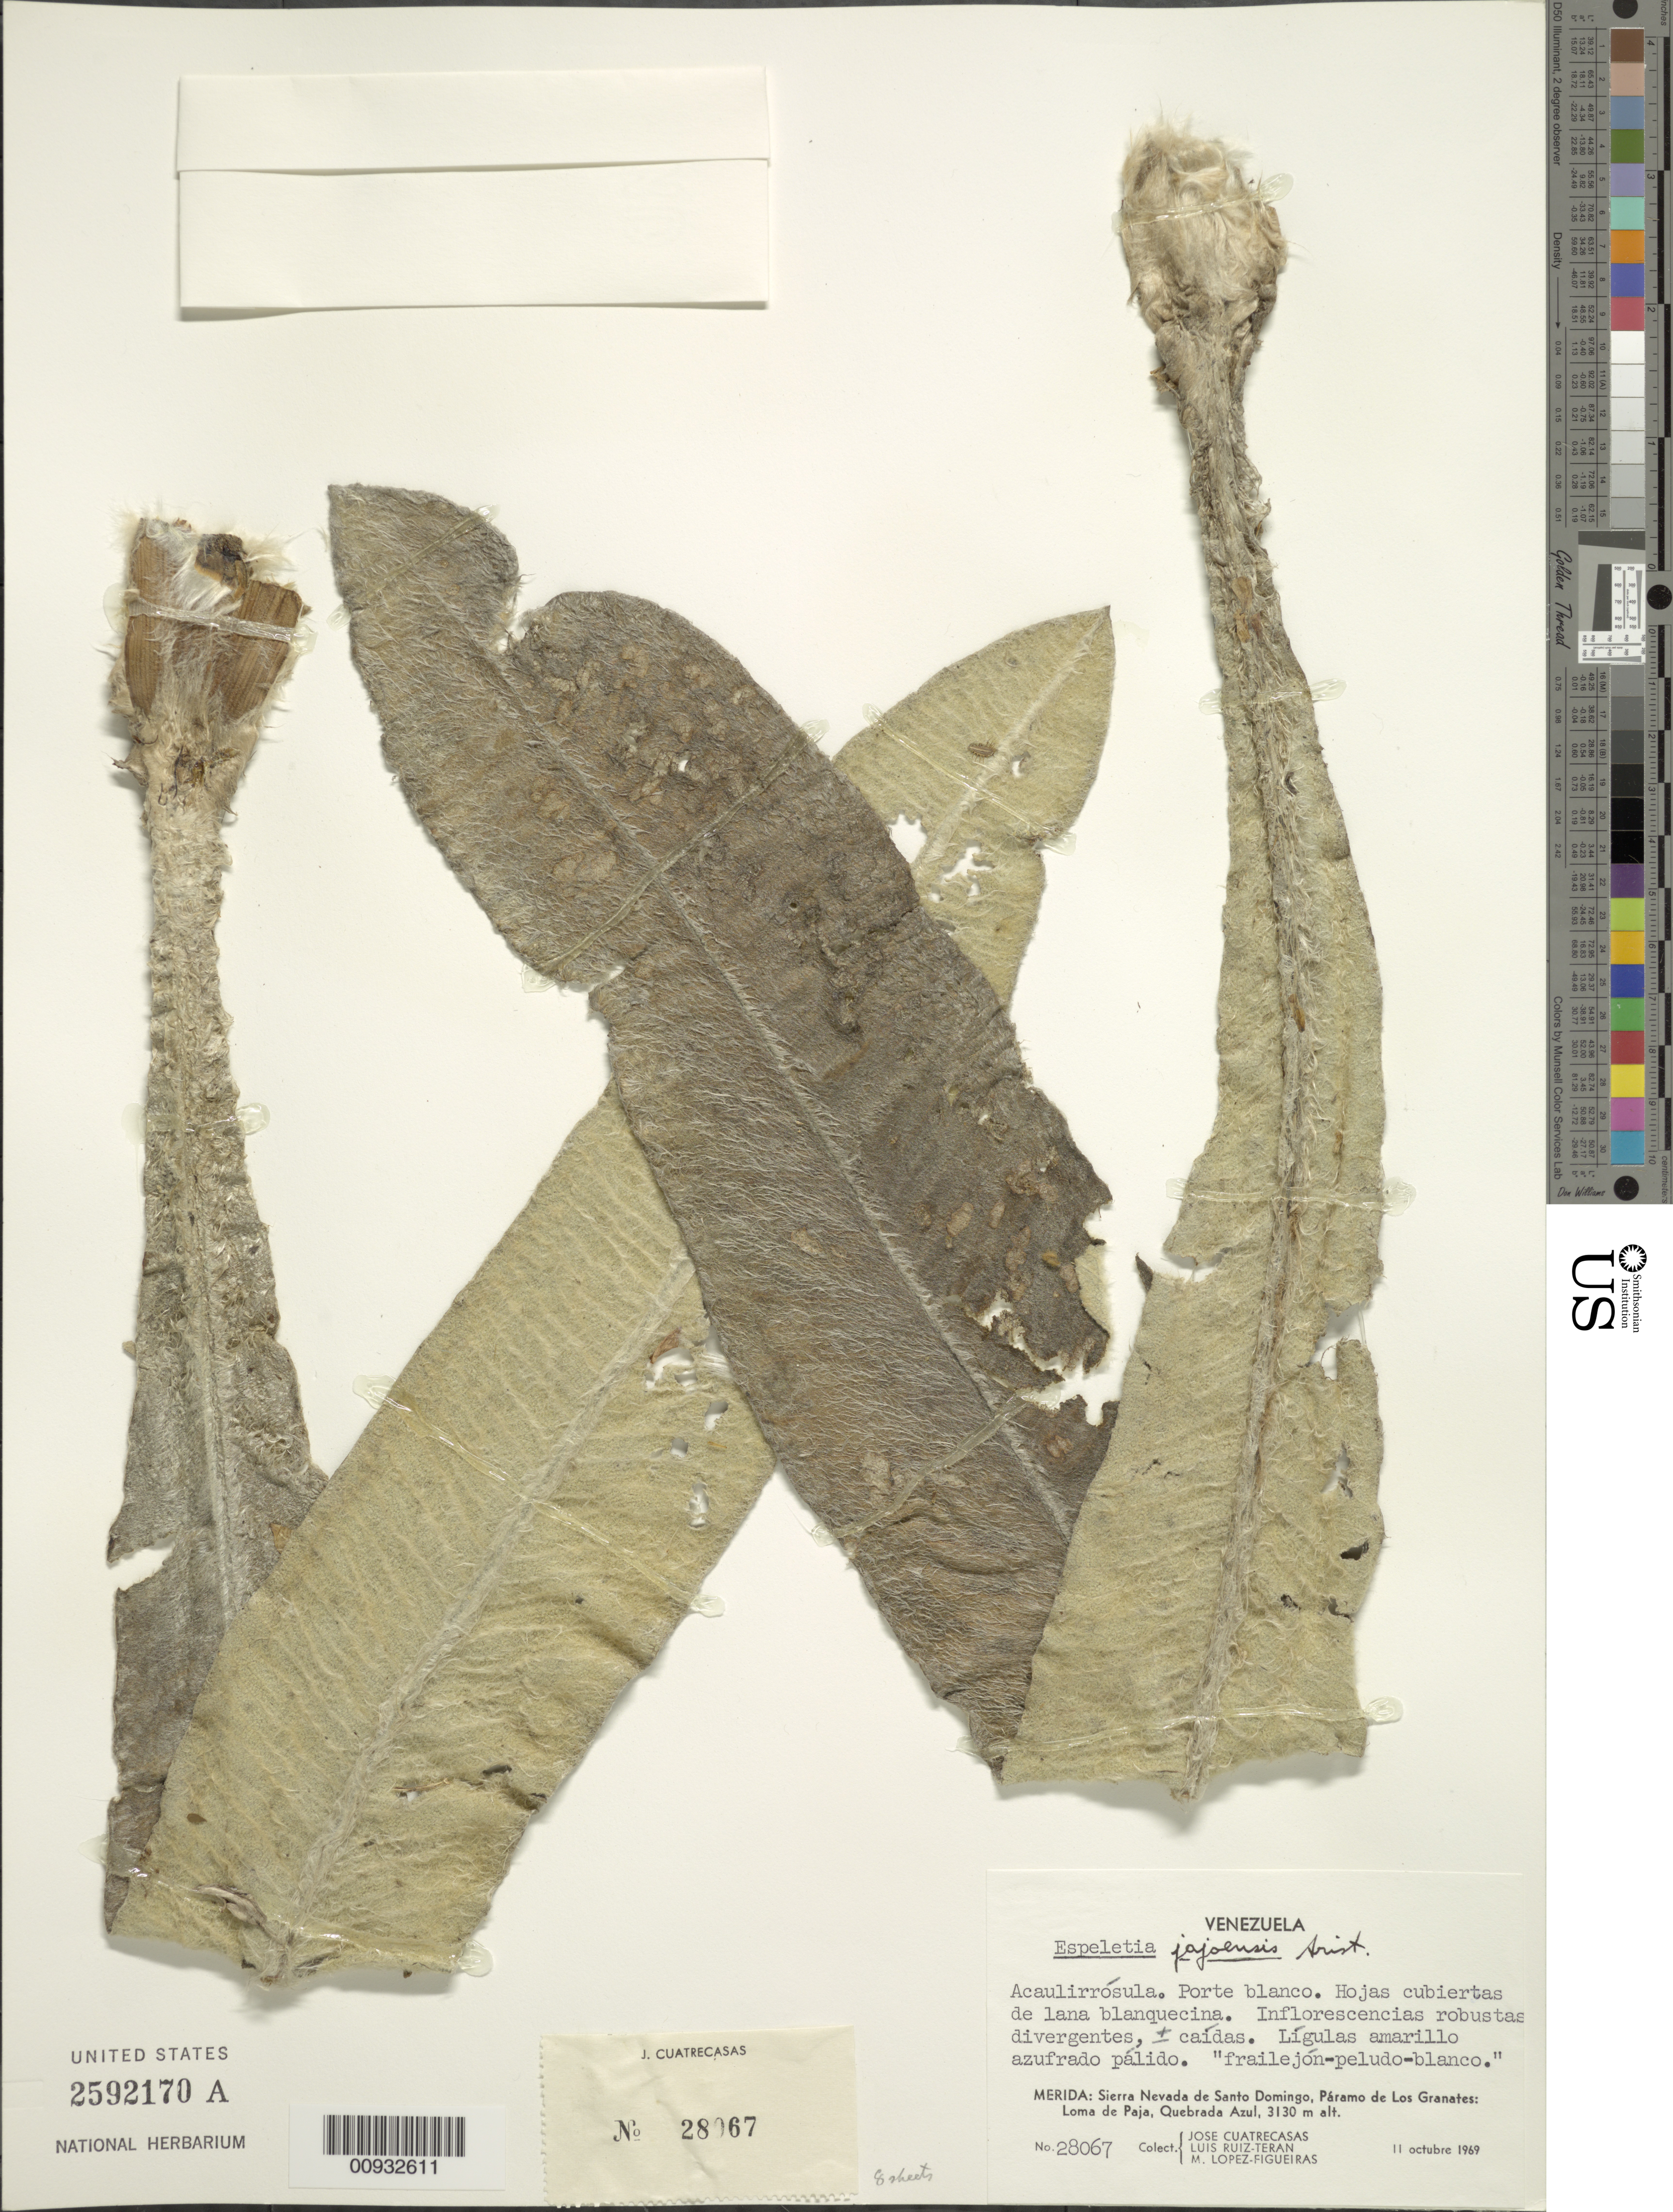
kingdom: Plantae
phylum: Tracheophyta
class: Magnoliopsida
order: Asterales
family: Asteraceae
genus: Espeletia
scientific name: Espeletia jajoensis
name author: Aristeg.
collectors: J. Cuatrecasas, L. E. Ruíz-Terán & M. López Figueiras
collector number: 28067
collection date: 1969-10-11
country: Venezuela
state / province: Mérida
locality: Sierra Nevada de Santo Domingo, Paramo de Los Granates: Loma de Paja, Quebrada Azul.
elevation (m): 3130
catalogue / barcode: US 2592170A